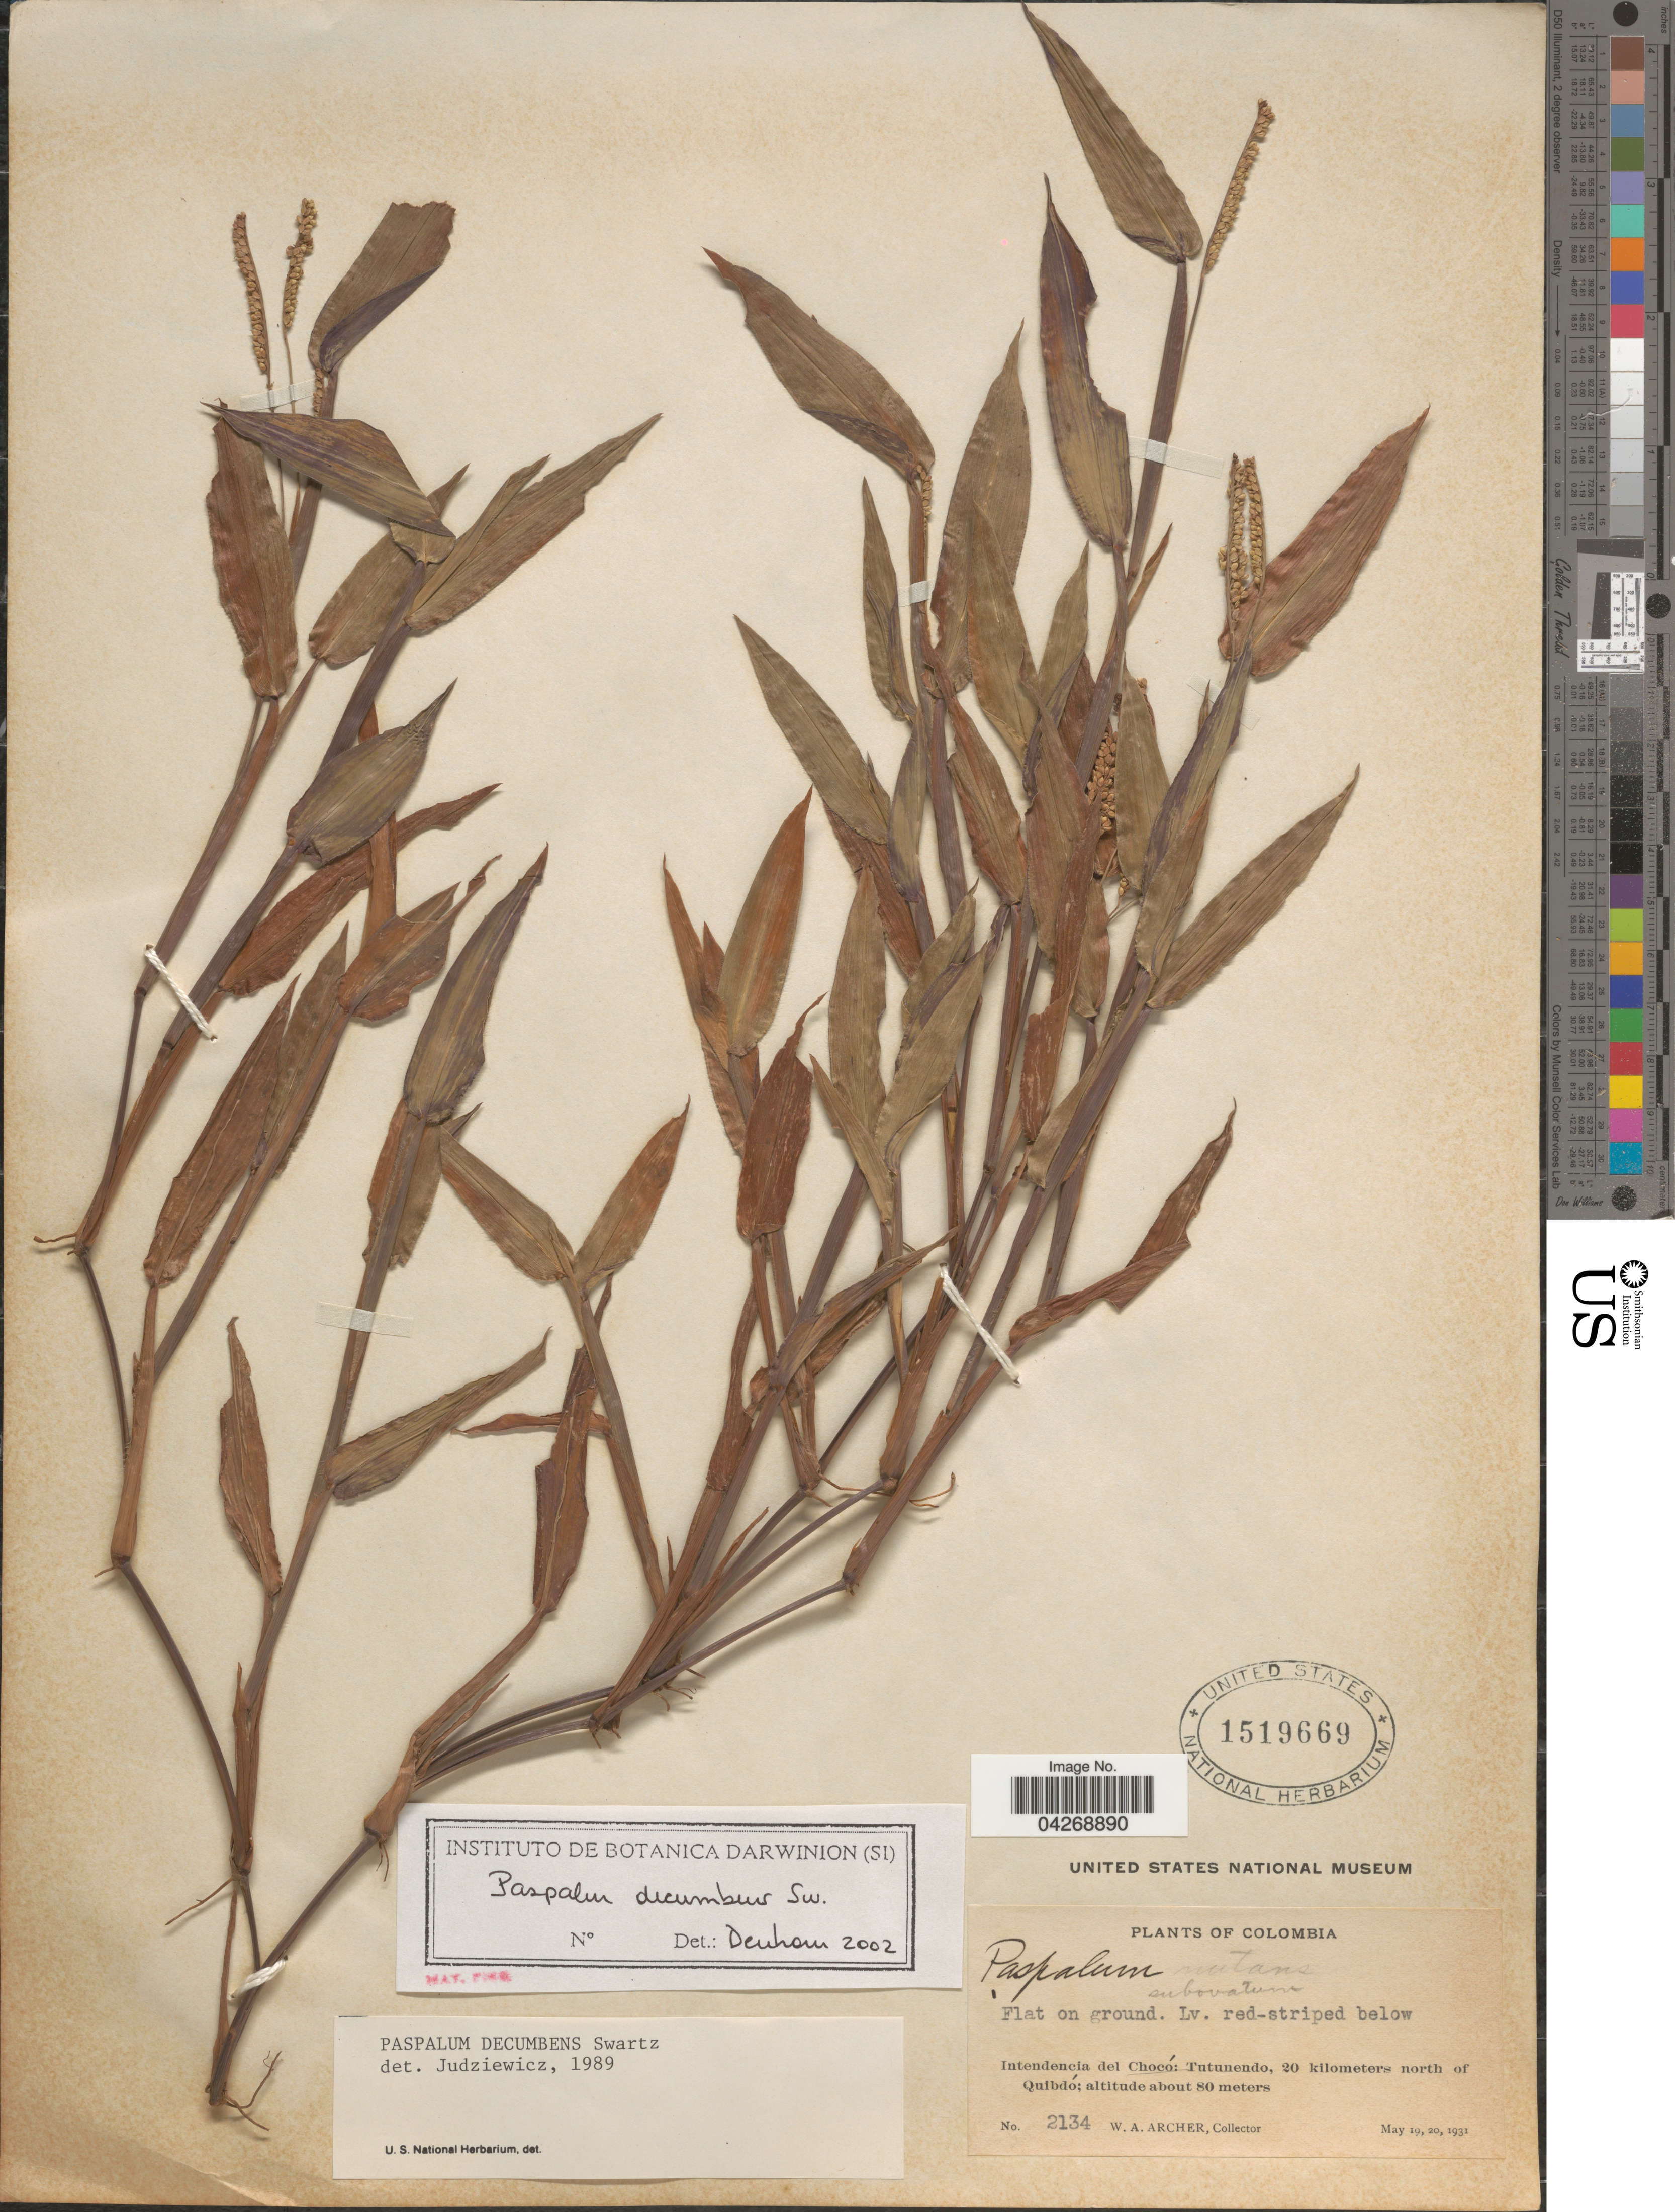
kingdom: Plantae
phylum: Tracheophyta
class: Liliopsida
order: Poales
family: Poaceae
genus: Paspalum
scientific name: Paspalum decumbens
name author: Sw.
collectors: W. Archer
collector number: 2134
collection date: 1931-05-19/1931-05-20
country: Colombia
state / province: Chocó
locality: Intendencia del Chocó: Tutunendo, 20 kilometers north of Quibdó.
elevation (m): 80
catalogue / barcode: US 1519669